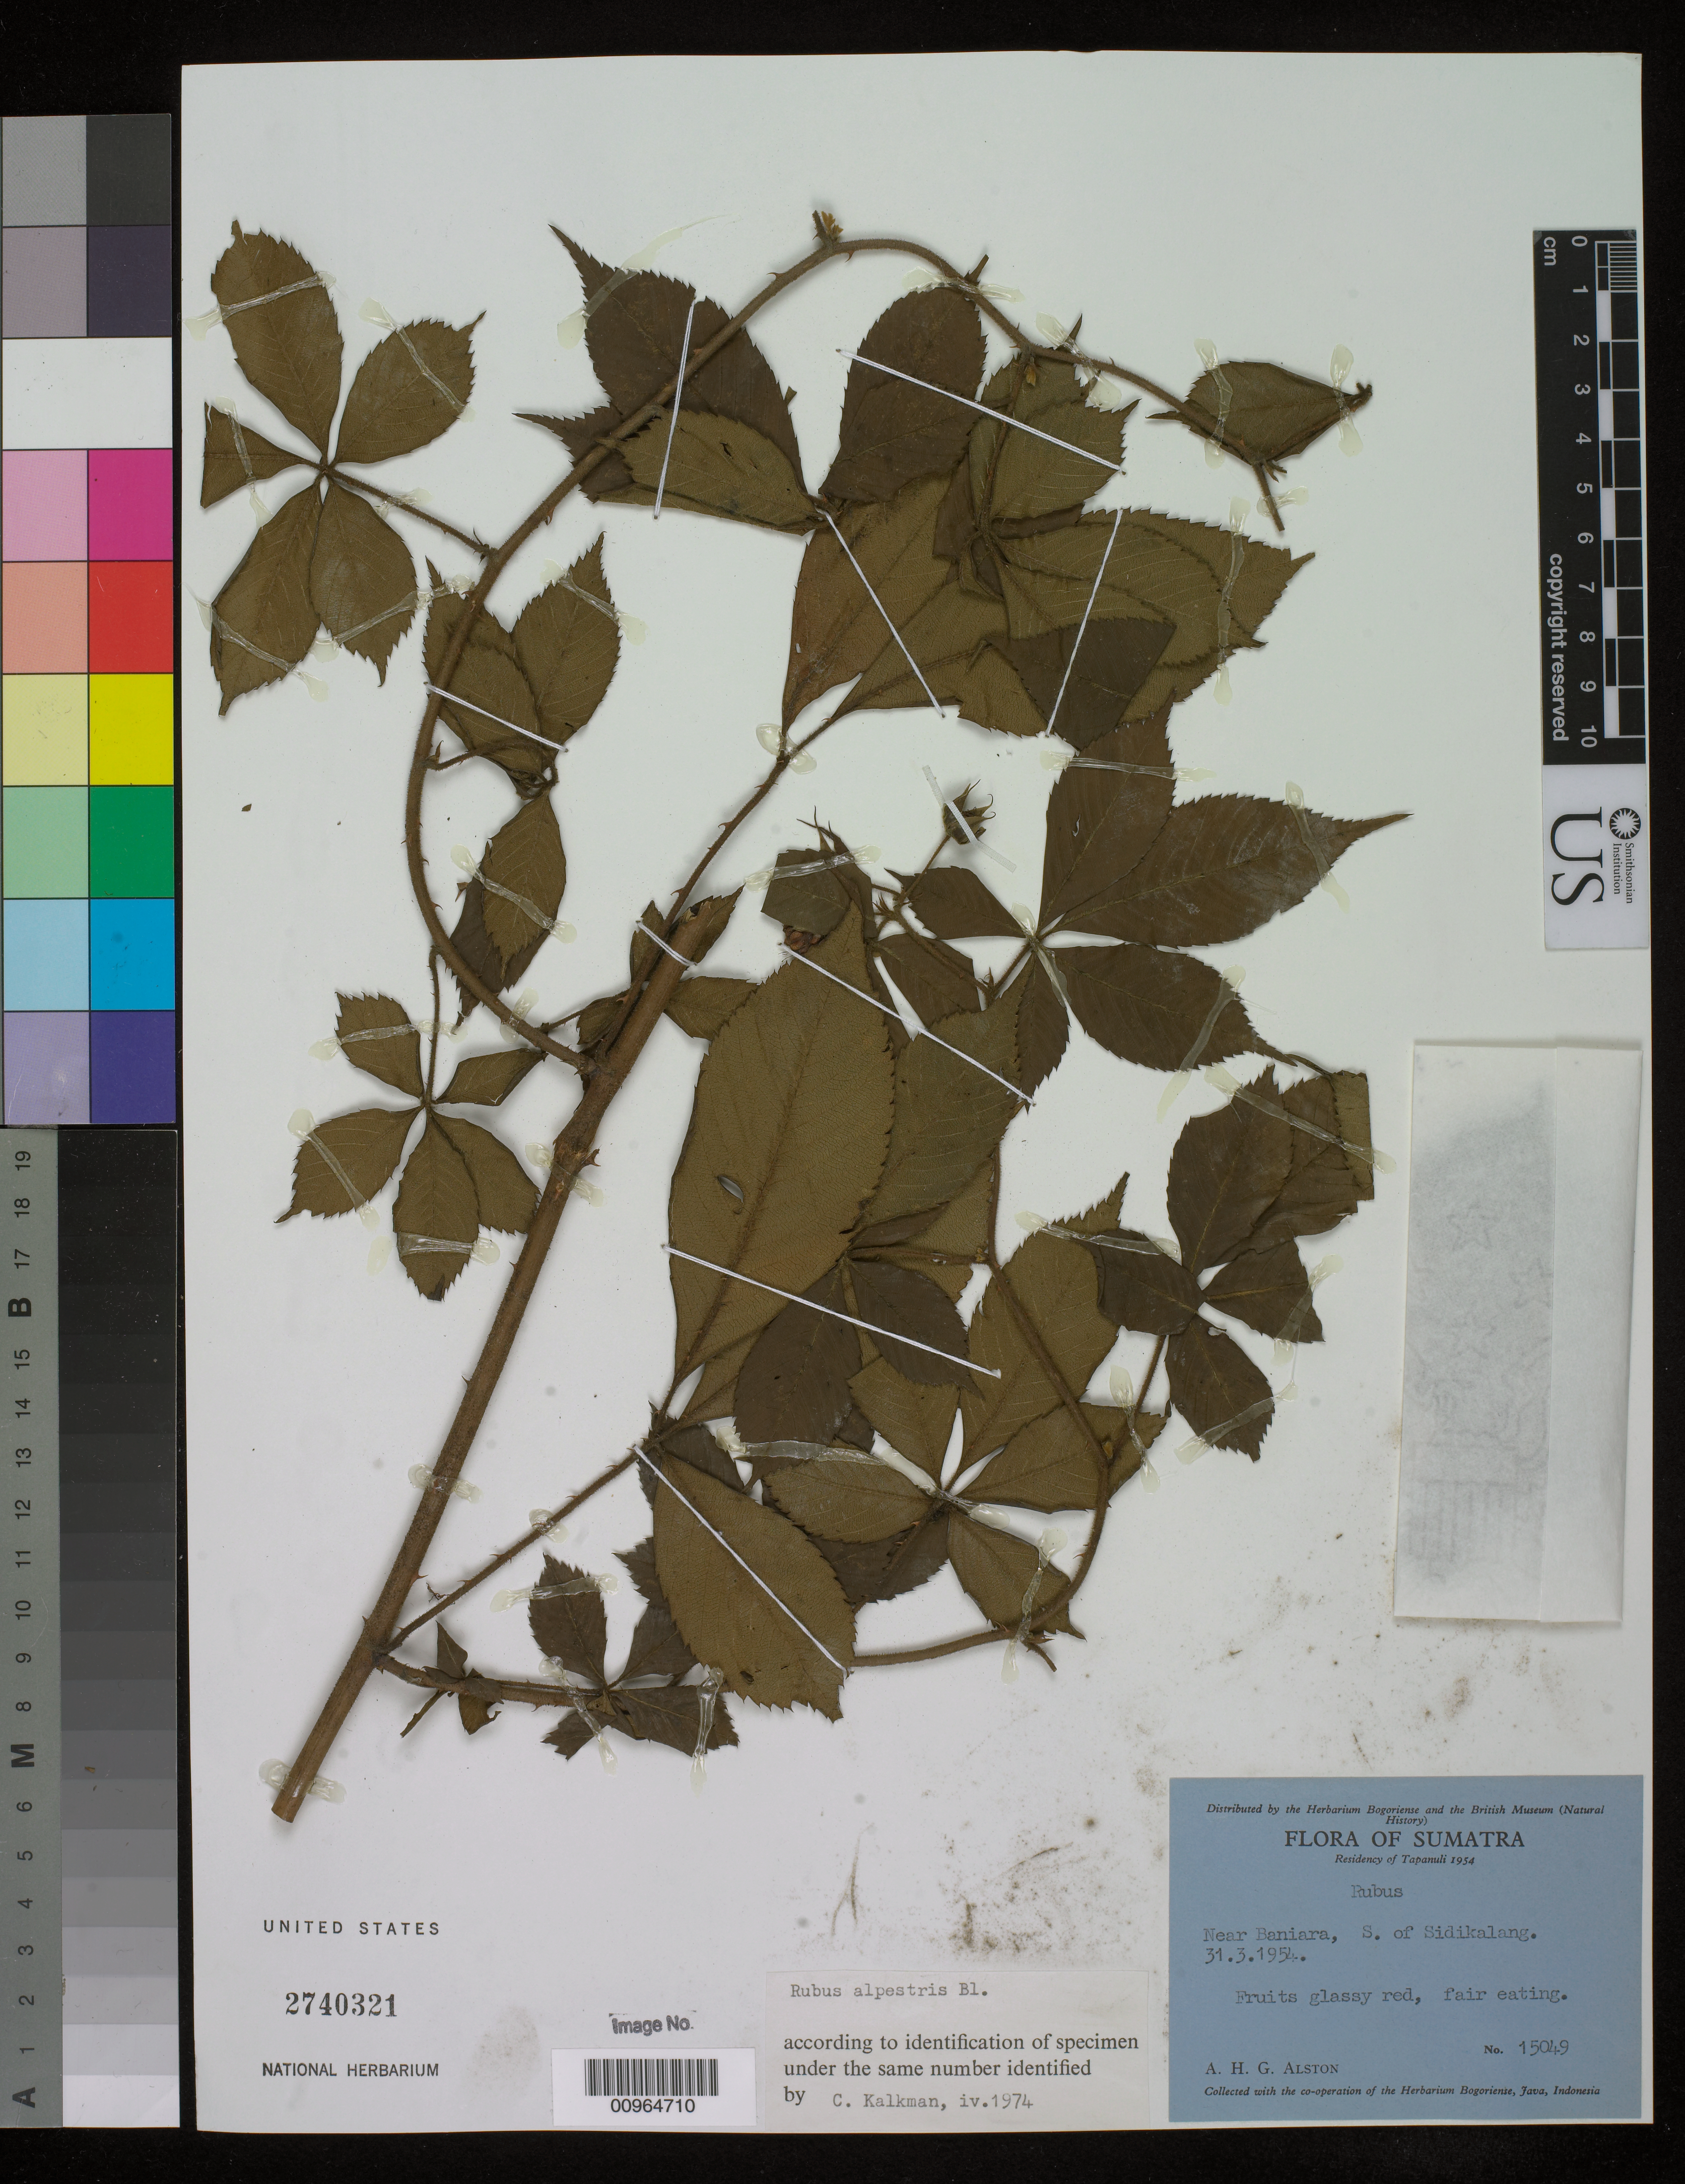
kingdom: Plantae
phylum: Tracheophyta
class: Magnoliopsida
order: Rosales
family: Rosaceae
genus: Rubus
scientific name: Rubus alpestris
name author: Blume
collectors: A. H. Alston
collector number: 15049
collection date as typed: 31 Mar 1954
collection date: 1954-03-31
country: Indonesia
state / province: Sumatra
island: Sumatra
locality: Neear Baniara, S. of Sidikalang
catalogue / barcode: US 2740321